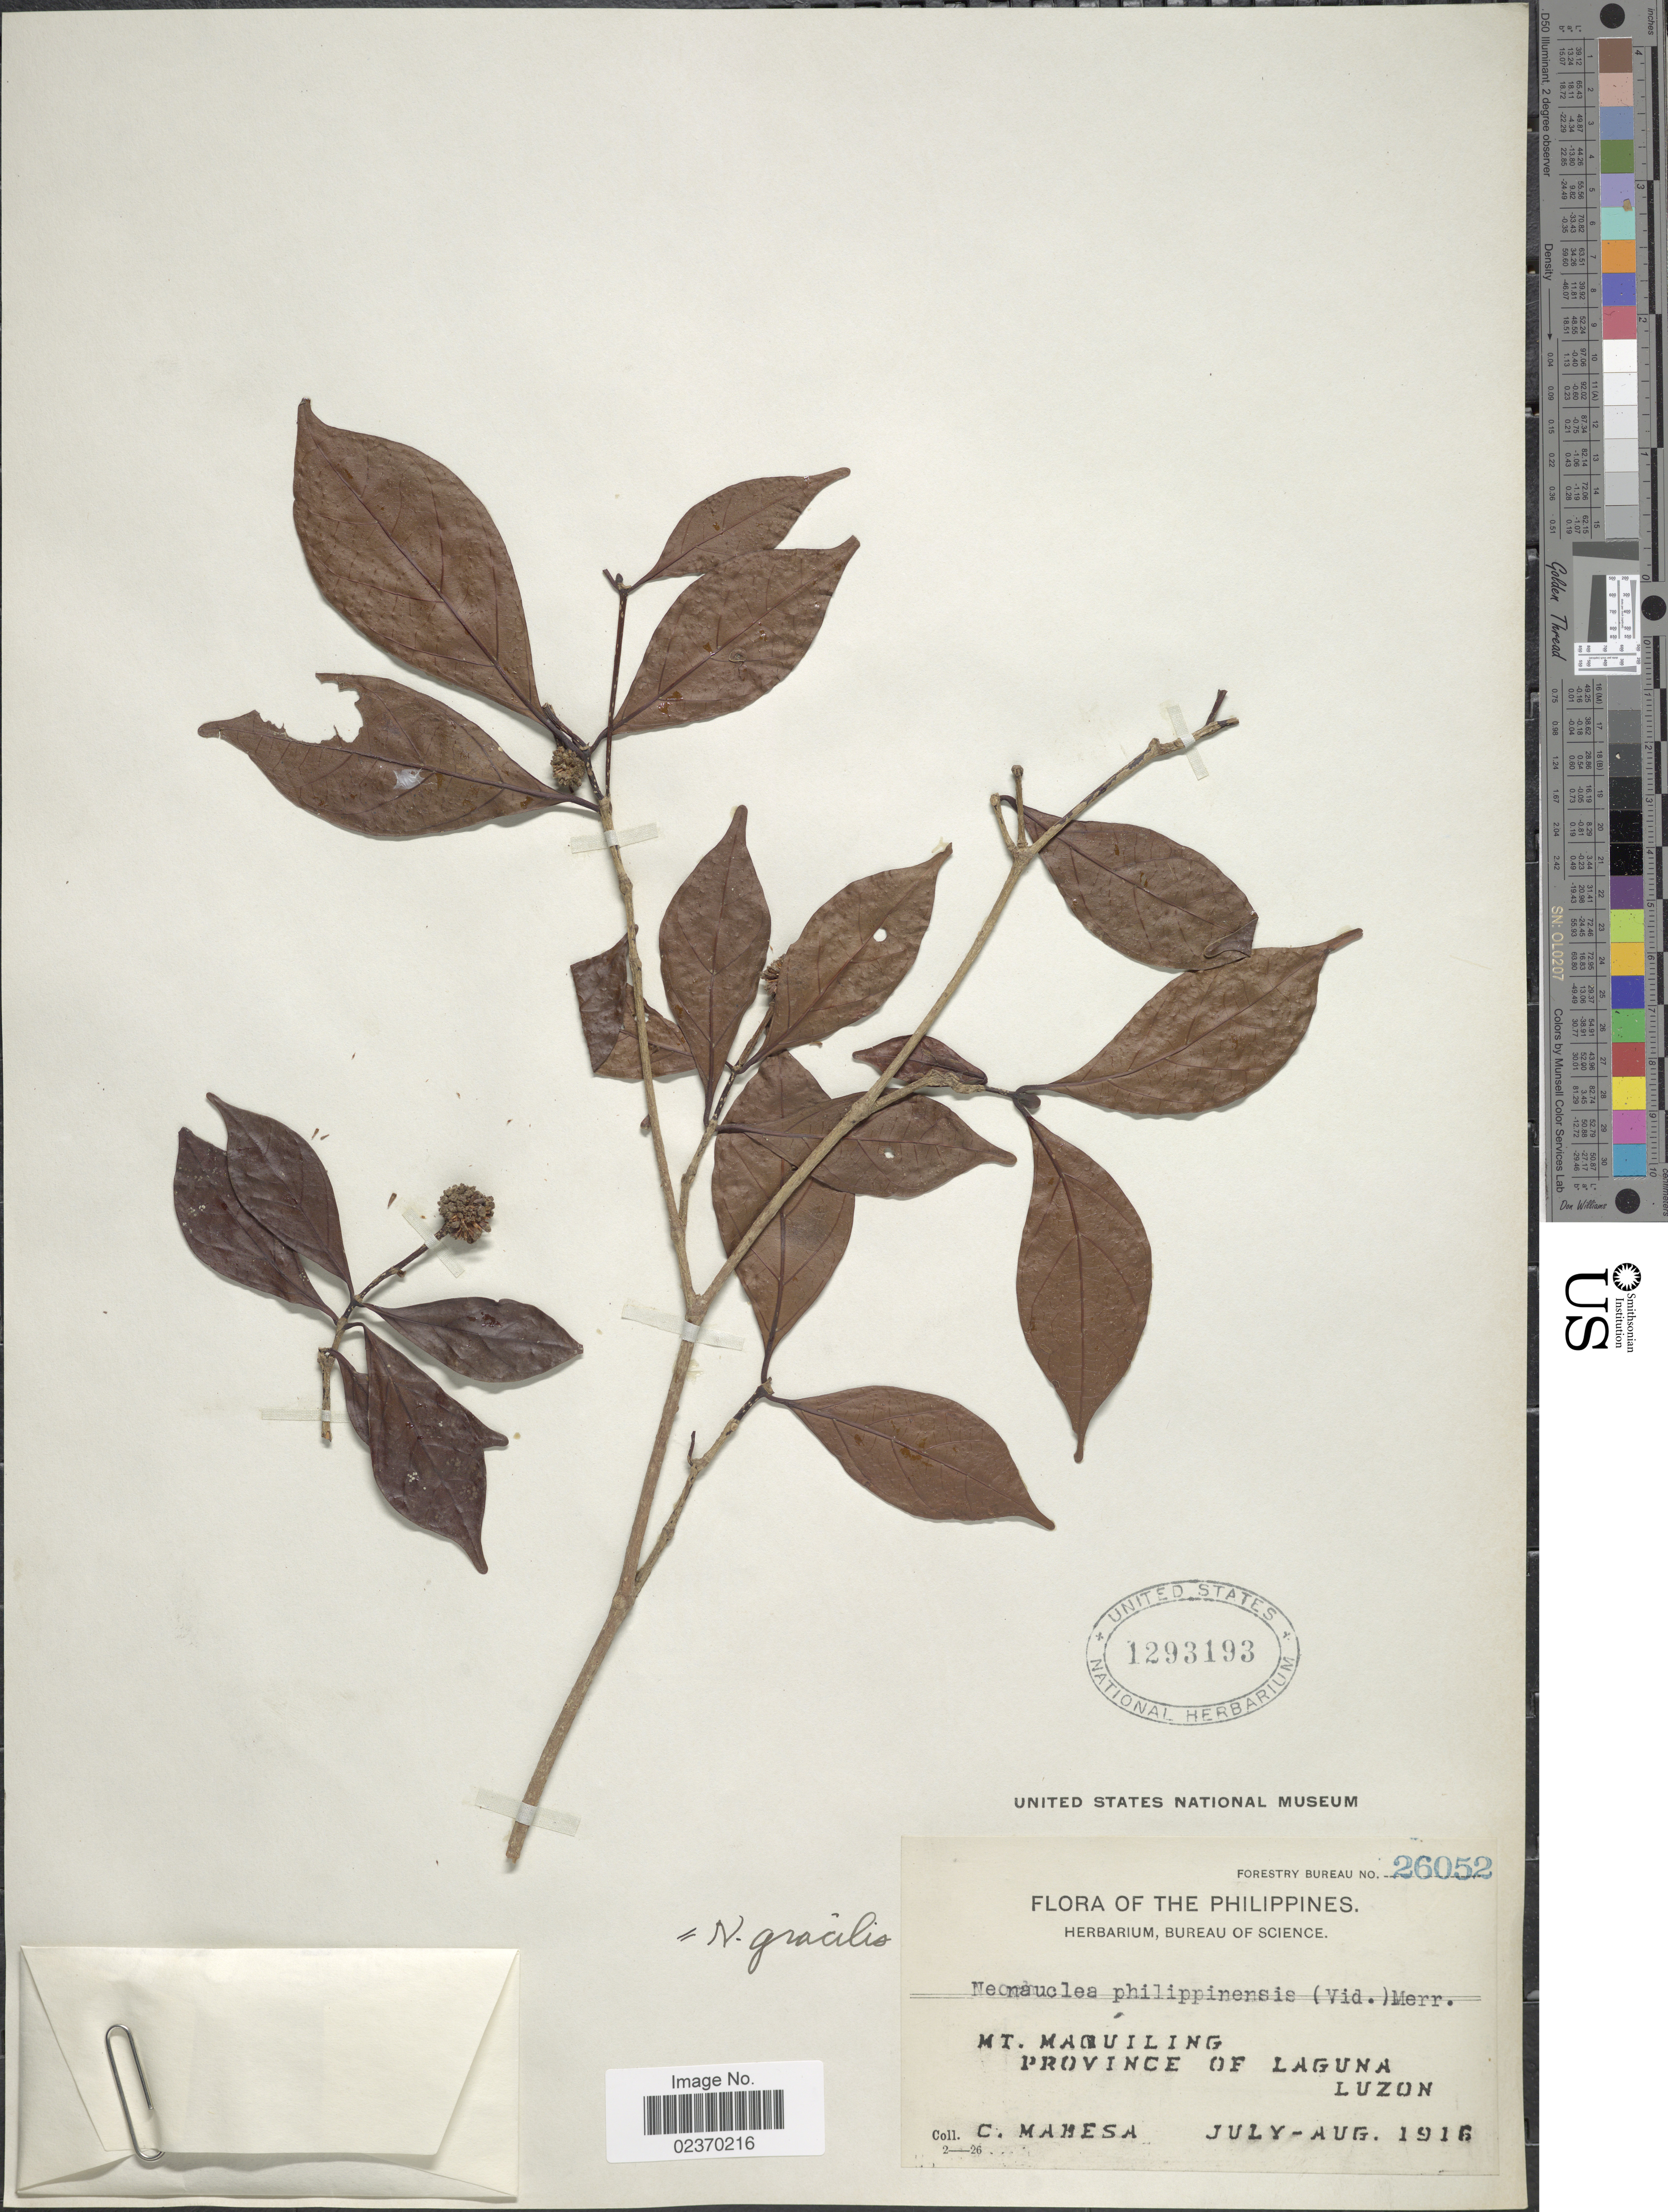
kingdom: Plantae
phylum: Tracheophyta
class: Magnoliopsida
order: Gentianales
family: Rubiaceae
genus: Neonauclea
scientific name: Neonauclea gracilis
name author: (Vidal) Merr.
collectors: C. Mamesa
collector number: Forestry Bureau 26052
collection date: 1916-07/1916-08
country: Philippines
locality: Mt Maquiling, Province of Laguna, Luzon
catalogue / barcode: US 1293193